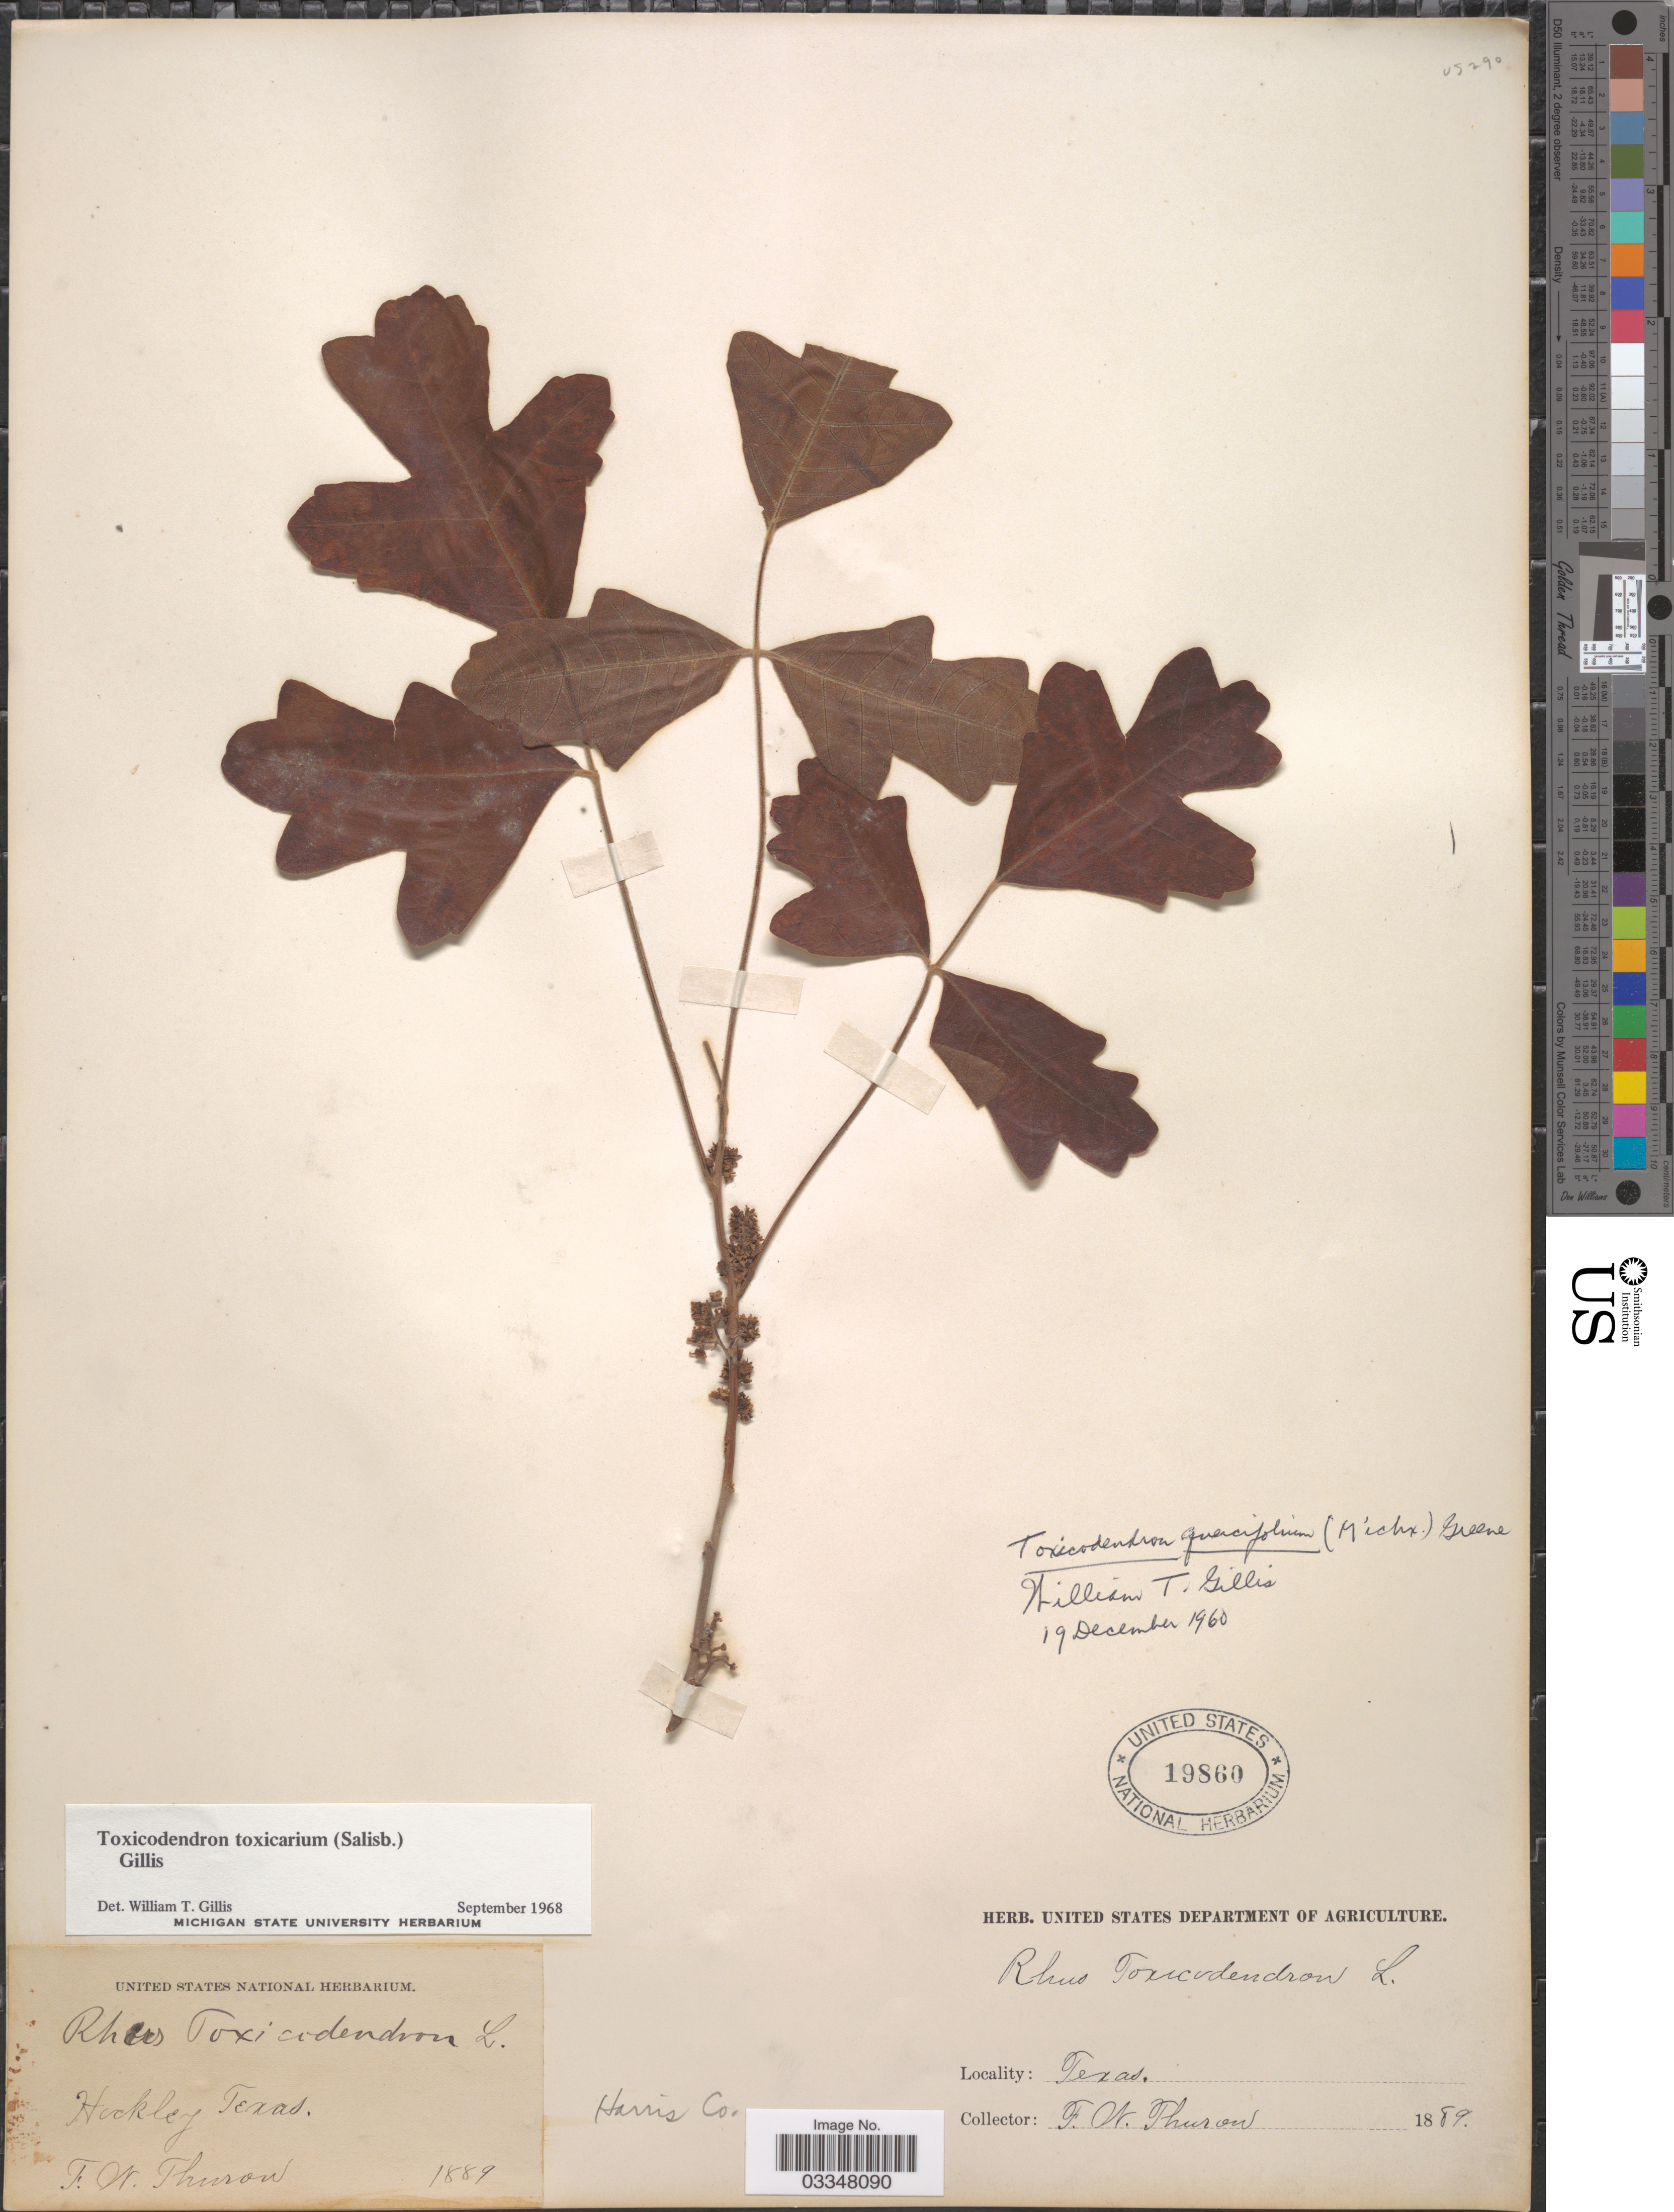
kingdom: Plantae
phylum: Tracheophyta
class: Magnoliopsida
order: Sapindales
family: Anacardiaceae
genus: Toxicodendron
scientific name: Toxicodendron toxicarium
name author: Gillis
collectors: F. W. Thurow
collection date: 1889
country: United States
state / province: Texas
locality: Hockley. Harris Co.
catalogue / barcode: US 19860